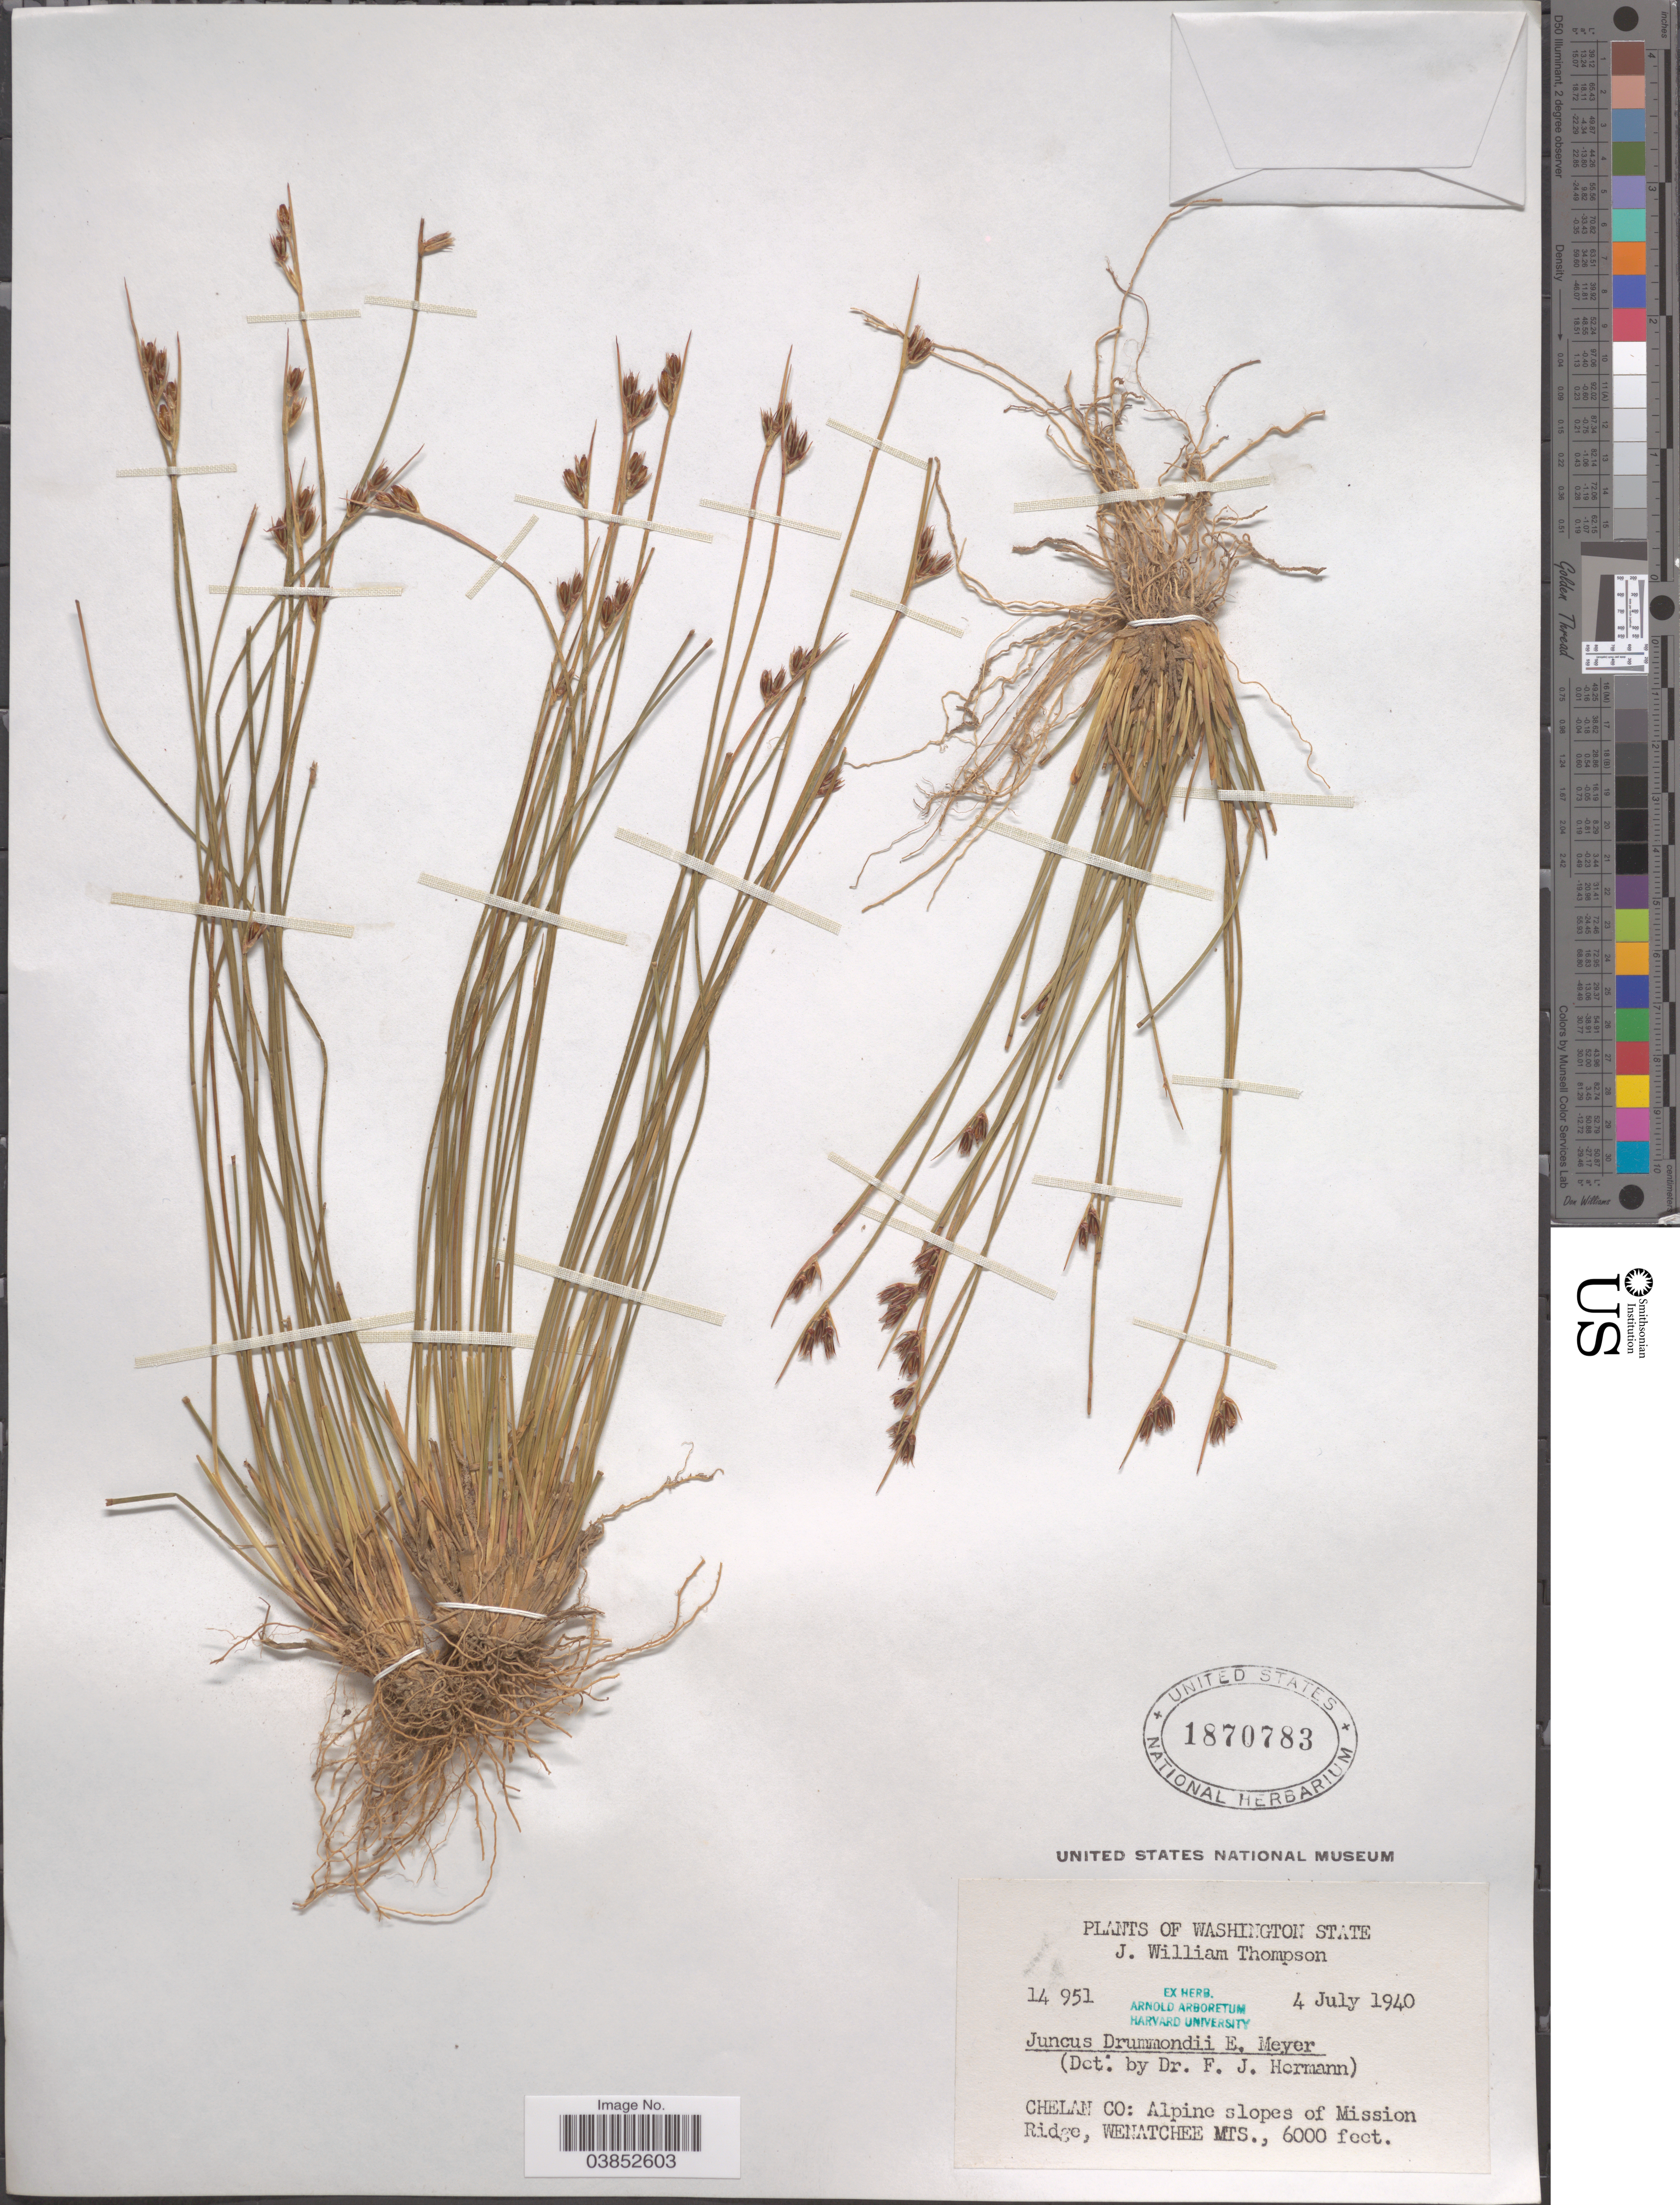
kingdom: Plantae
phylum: Tracheophyta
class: Liliopsida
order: Poales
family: Juncaceae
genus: Juncus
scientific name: Juncus drummondii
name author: E. Mey.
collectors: J. W. Thompson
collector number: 14951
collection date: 1940-07-04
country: United States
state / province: Washington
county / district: Chelan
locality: Chelan Co: Alpine slopes of Mission Ridge, Wenatchee Mts.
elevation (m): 1829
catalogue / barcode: US 1870783